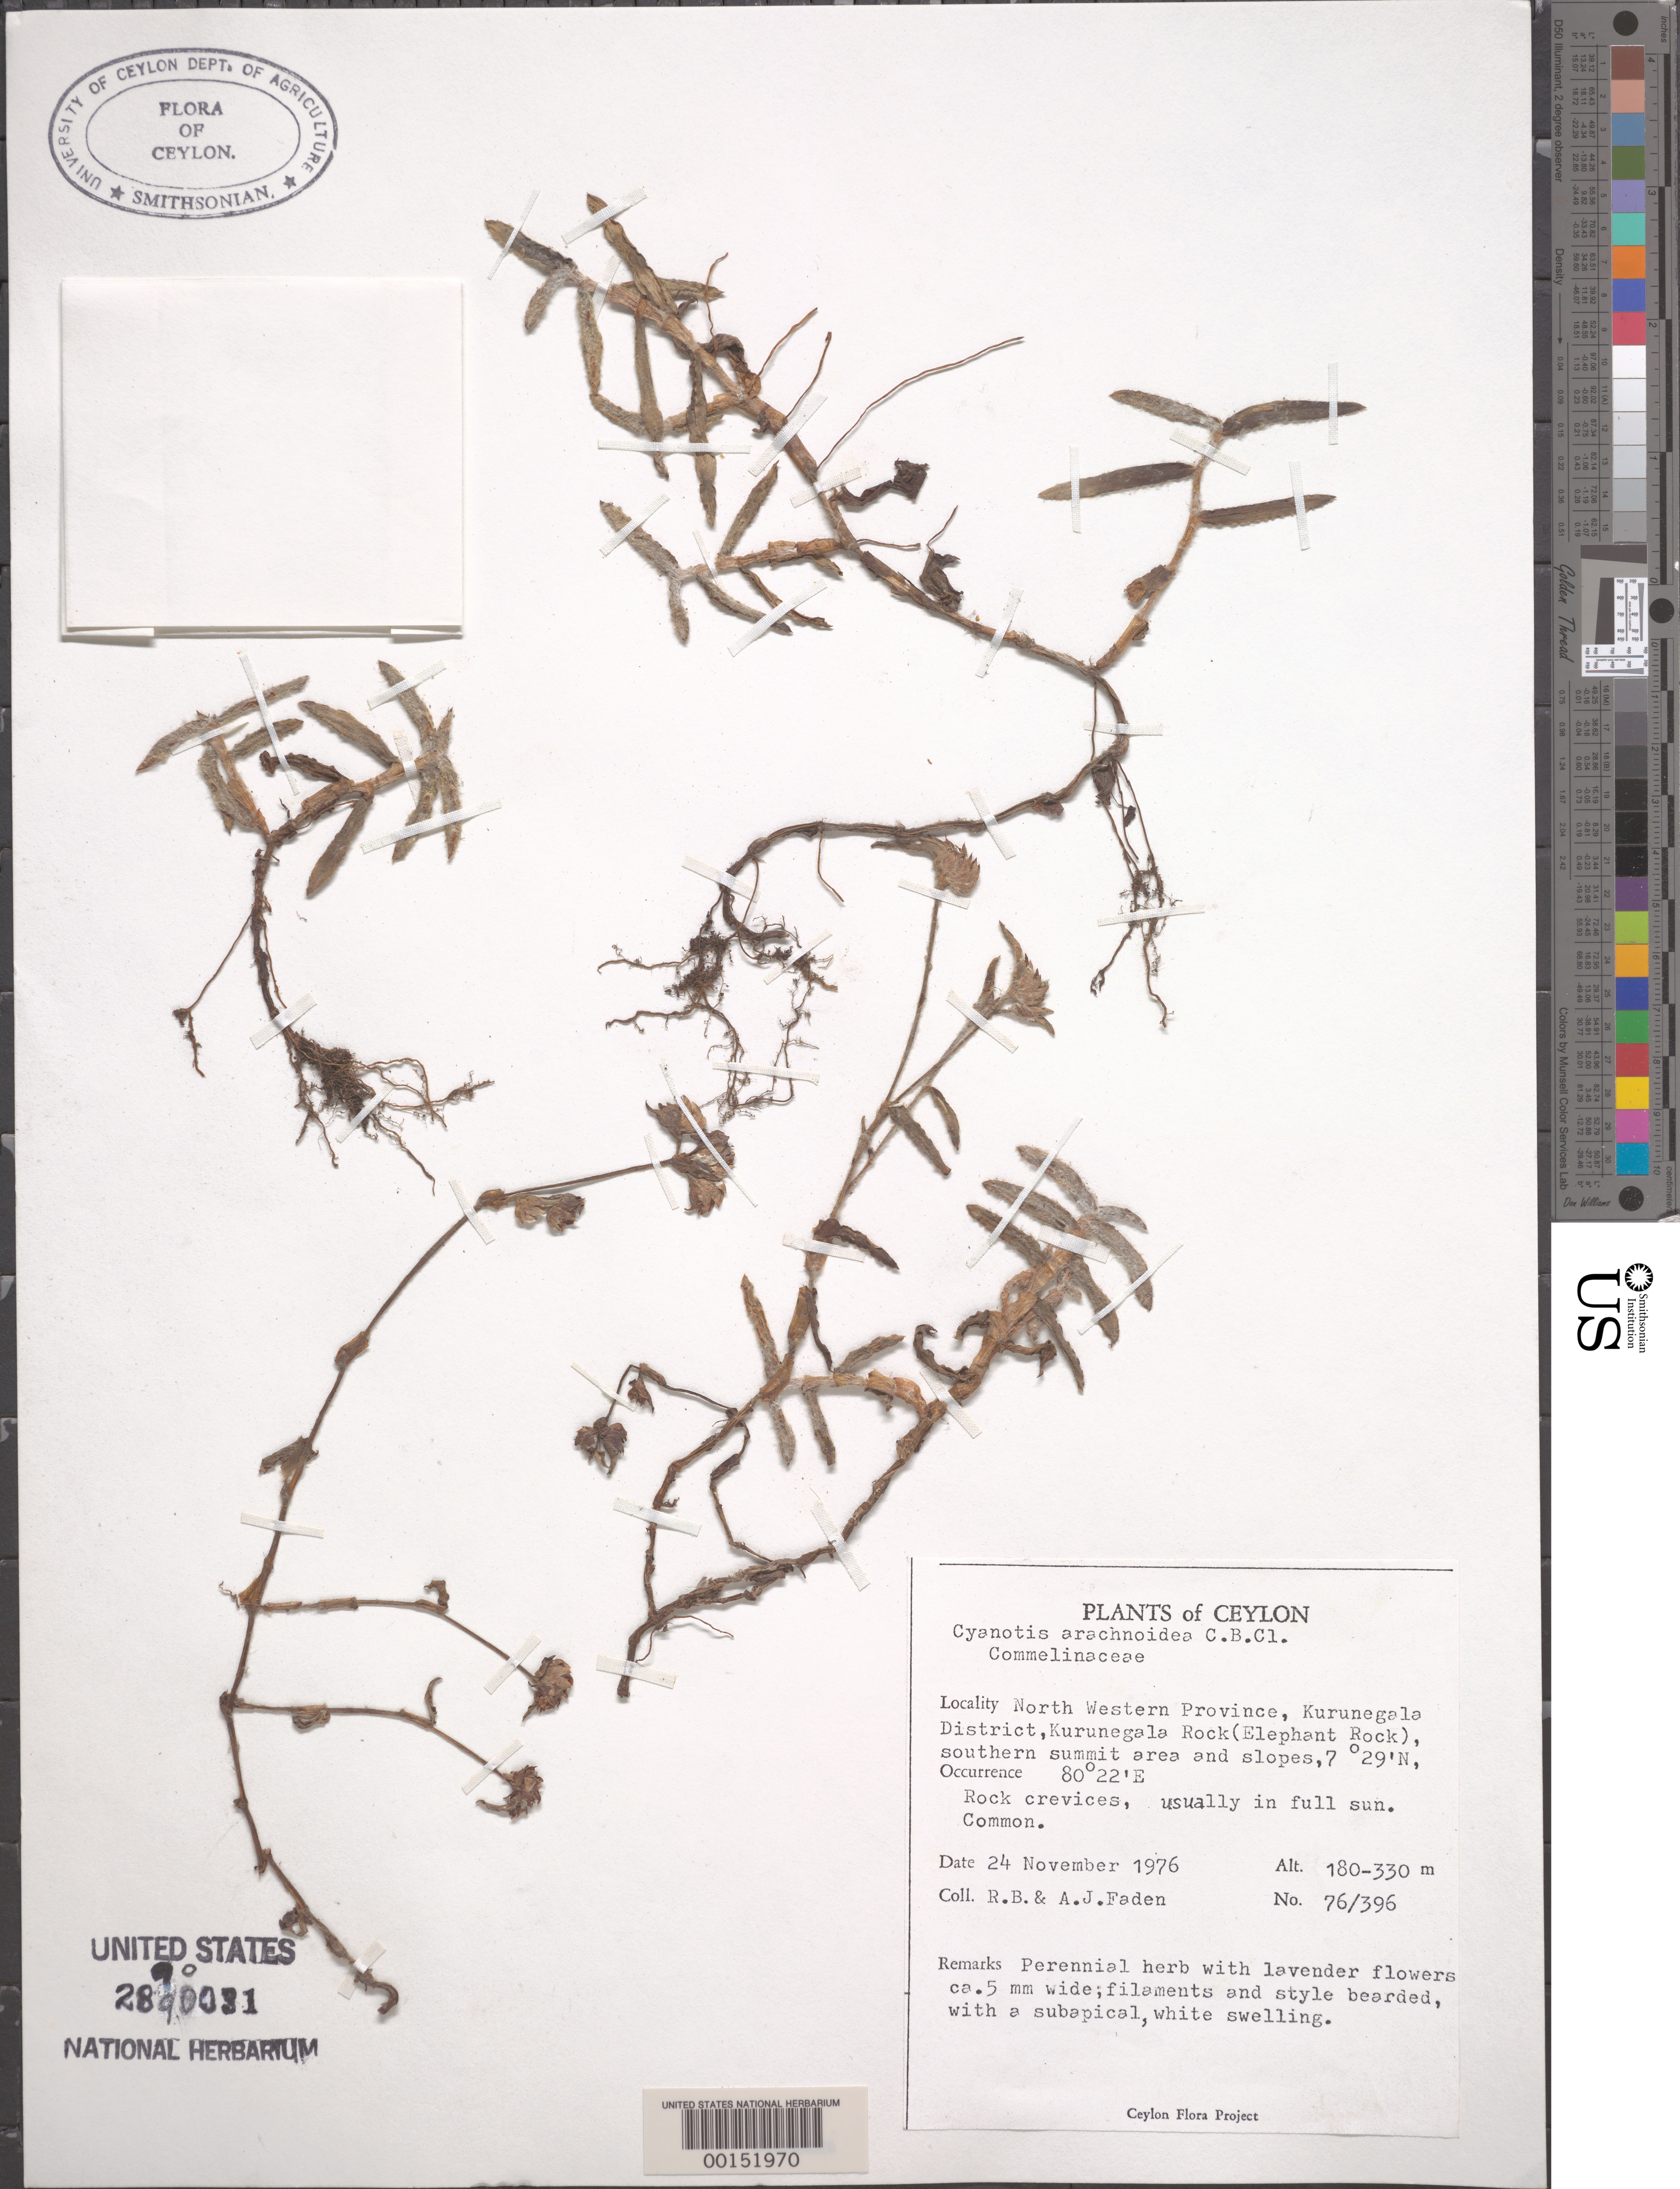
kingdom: Plantae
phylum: Tracheophyta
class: Liliopsida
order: Commelinales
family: Commelinaceae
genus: Cyanotis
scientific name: Cyanotis thwaitesii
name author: Hassk.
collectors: R. B. Faden & A. J. Faden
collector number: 76/396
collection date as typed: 24 Nov 1976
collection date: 1976-11-24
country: Sri Lanka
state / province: North Western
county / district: Kurunegala Dist.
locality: Kurunegala rock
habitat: Rock crevices; full sun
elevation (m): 180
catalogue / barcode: US 2890031